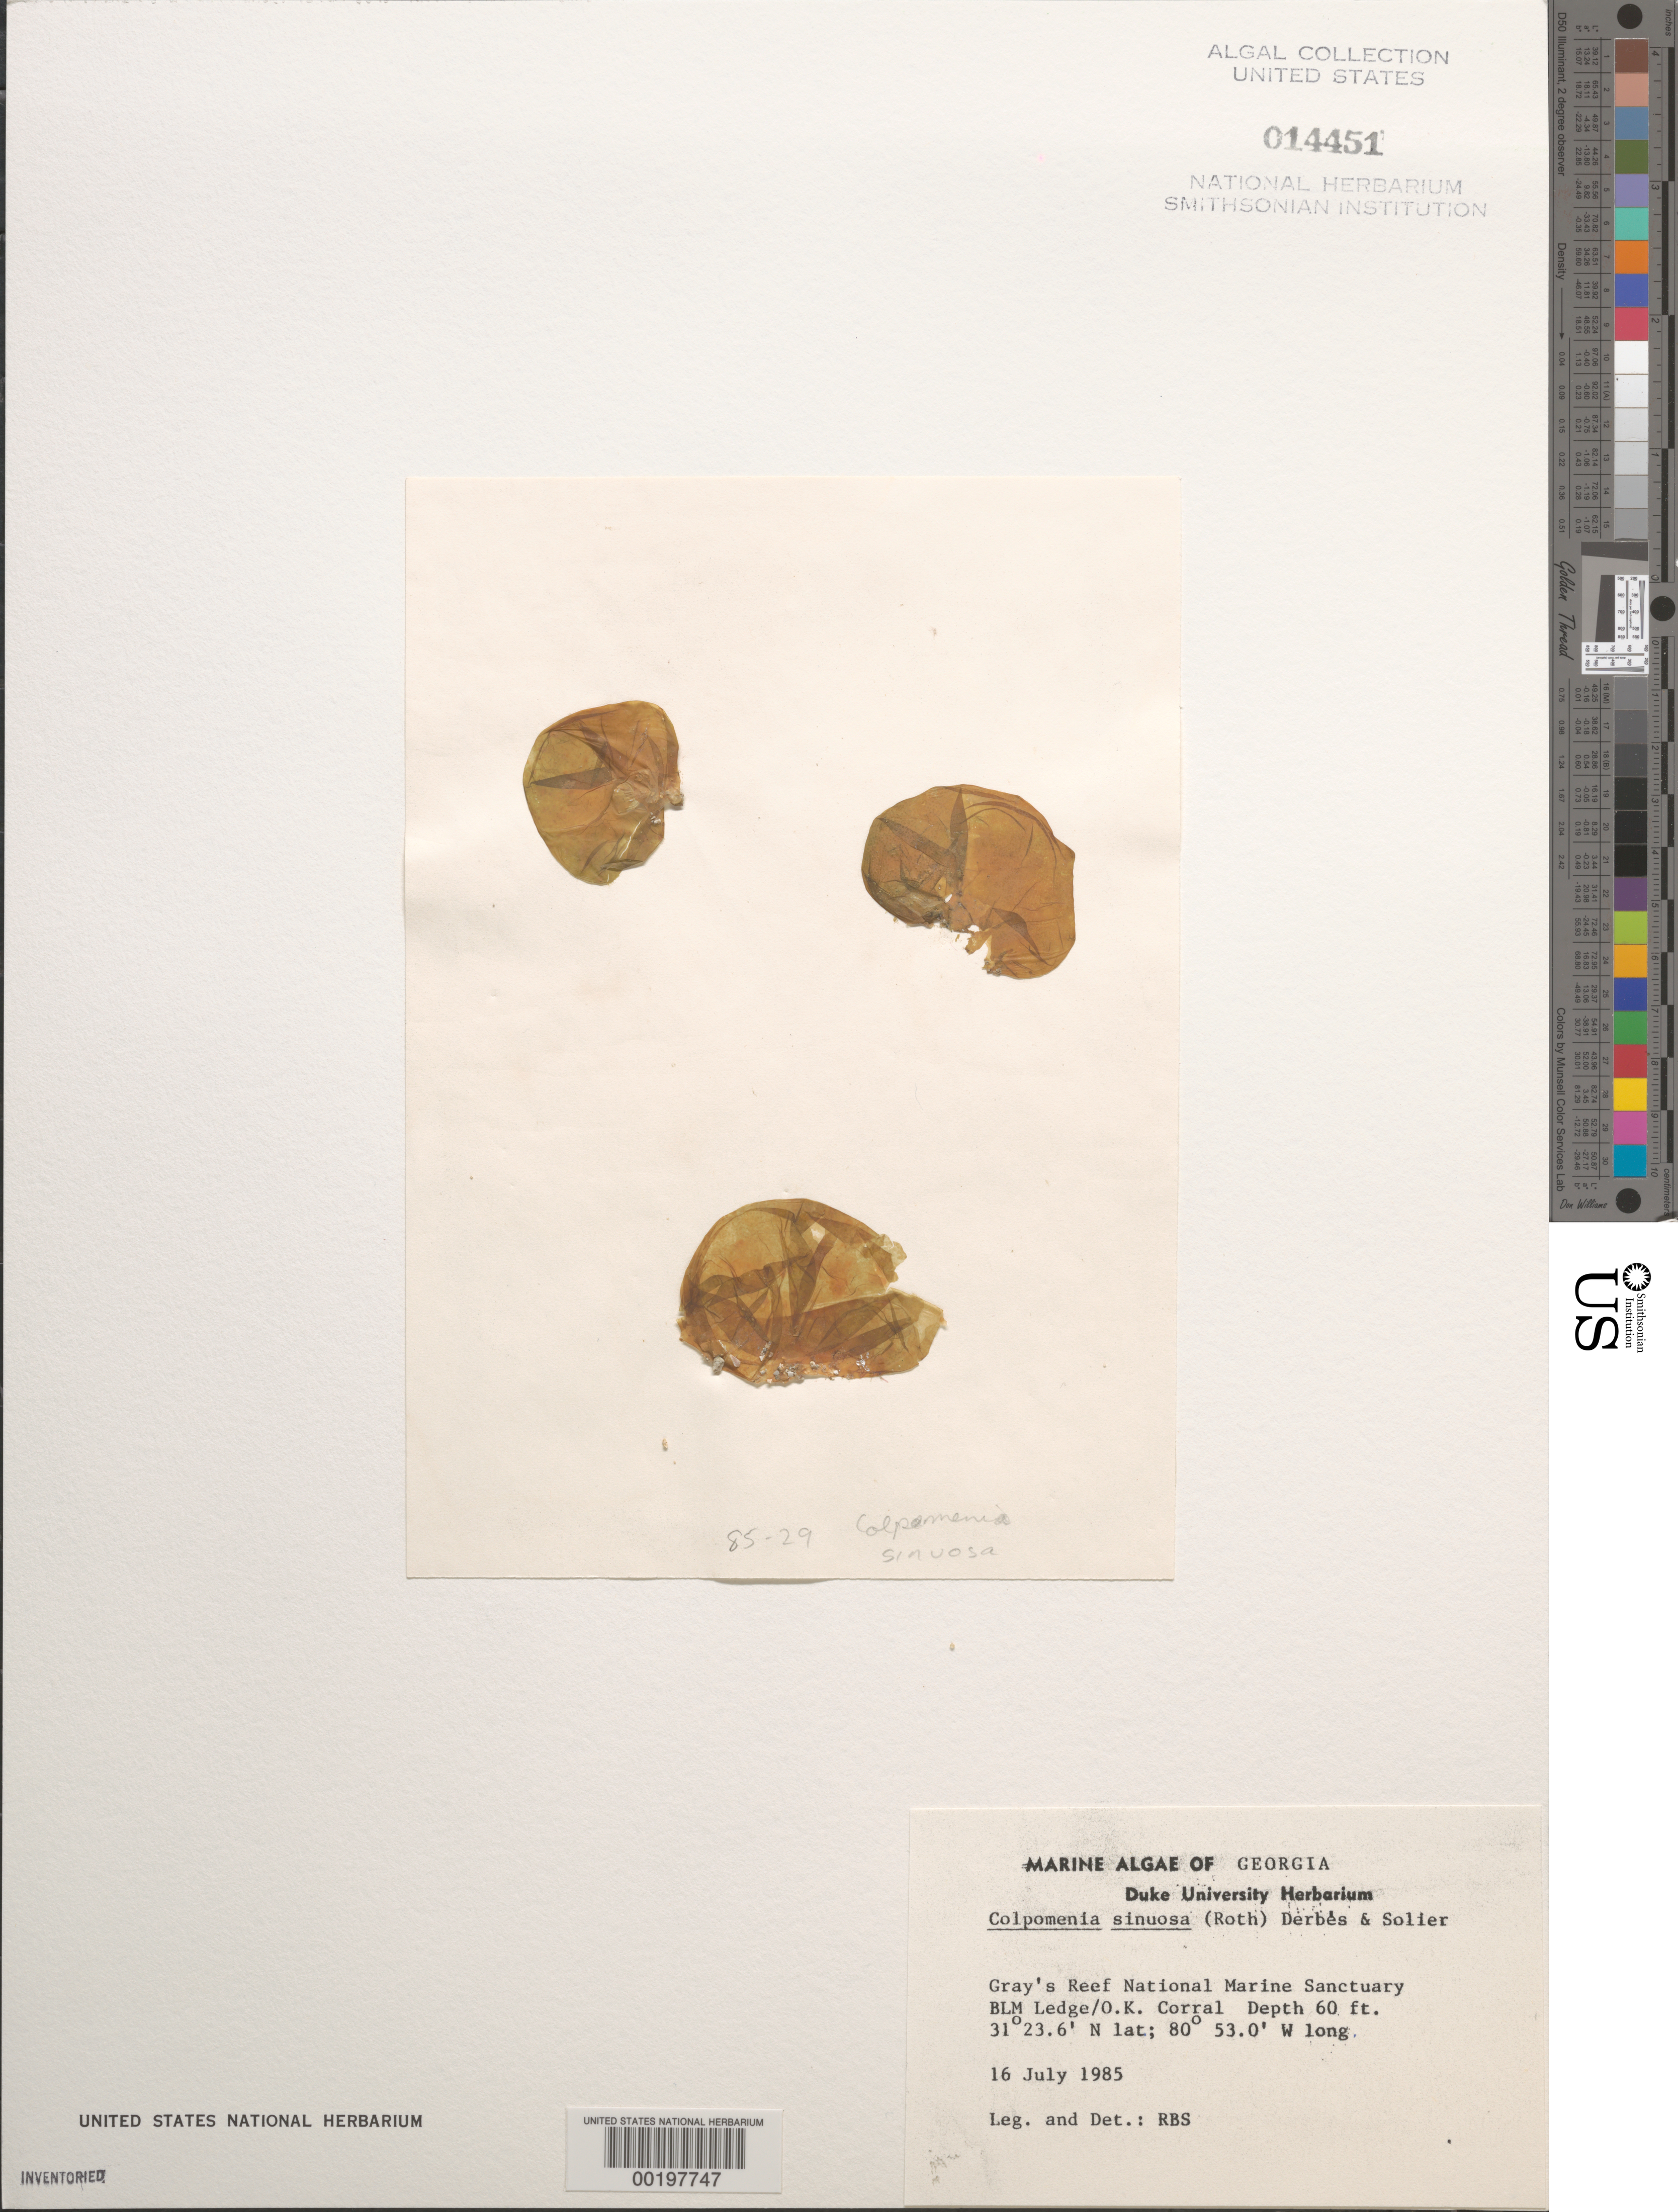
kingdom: Chromista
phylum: Ochrophyta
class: Phaeophyceae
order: Scytosiphonales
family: Scytosiphonaceae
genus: Colpomenia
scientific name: Colpomenia sinuosa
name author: (K. Mert. ex Roth) Derbes & Solier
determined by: Searles, R. B.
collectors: R. Searles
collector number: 85-29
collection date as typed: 16 Jul 1985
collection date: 1985-07-16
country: United States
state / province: Georgia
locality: Gray's Reef National Marine Sanctuary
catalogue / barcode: US 14451